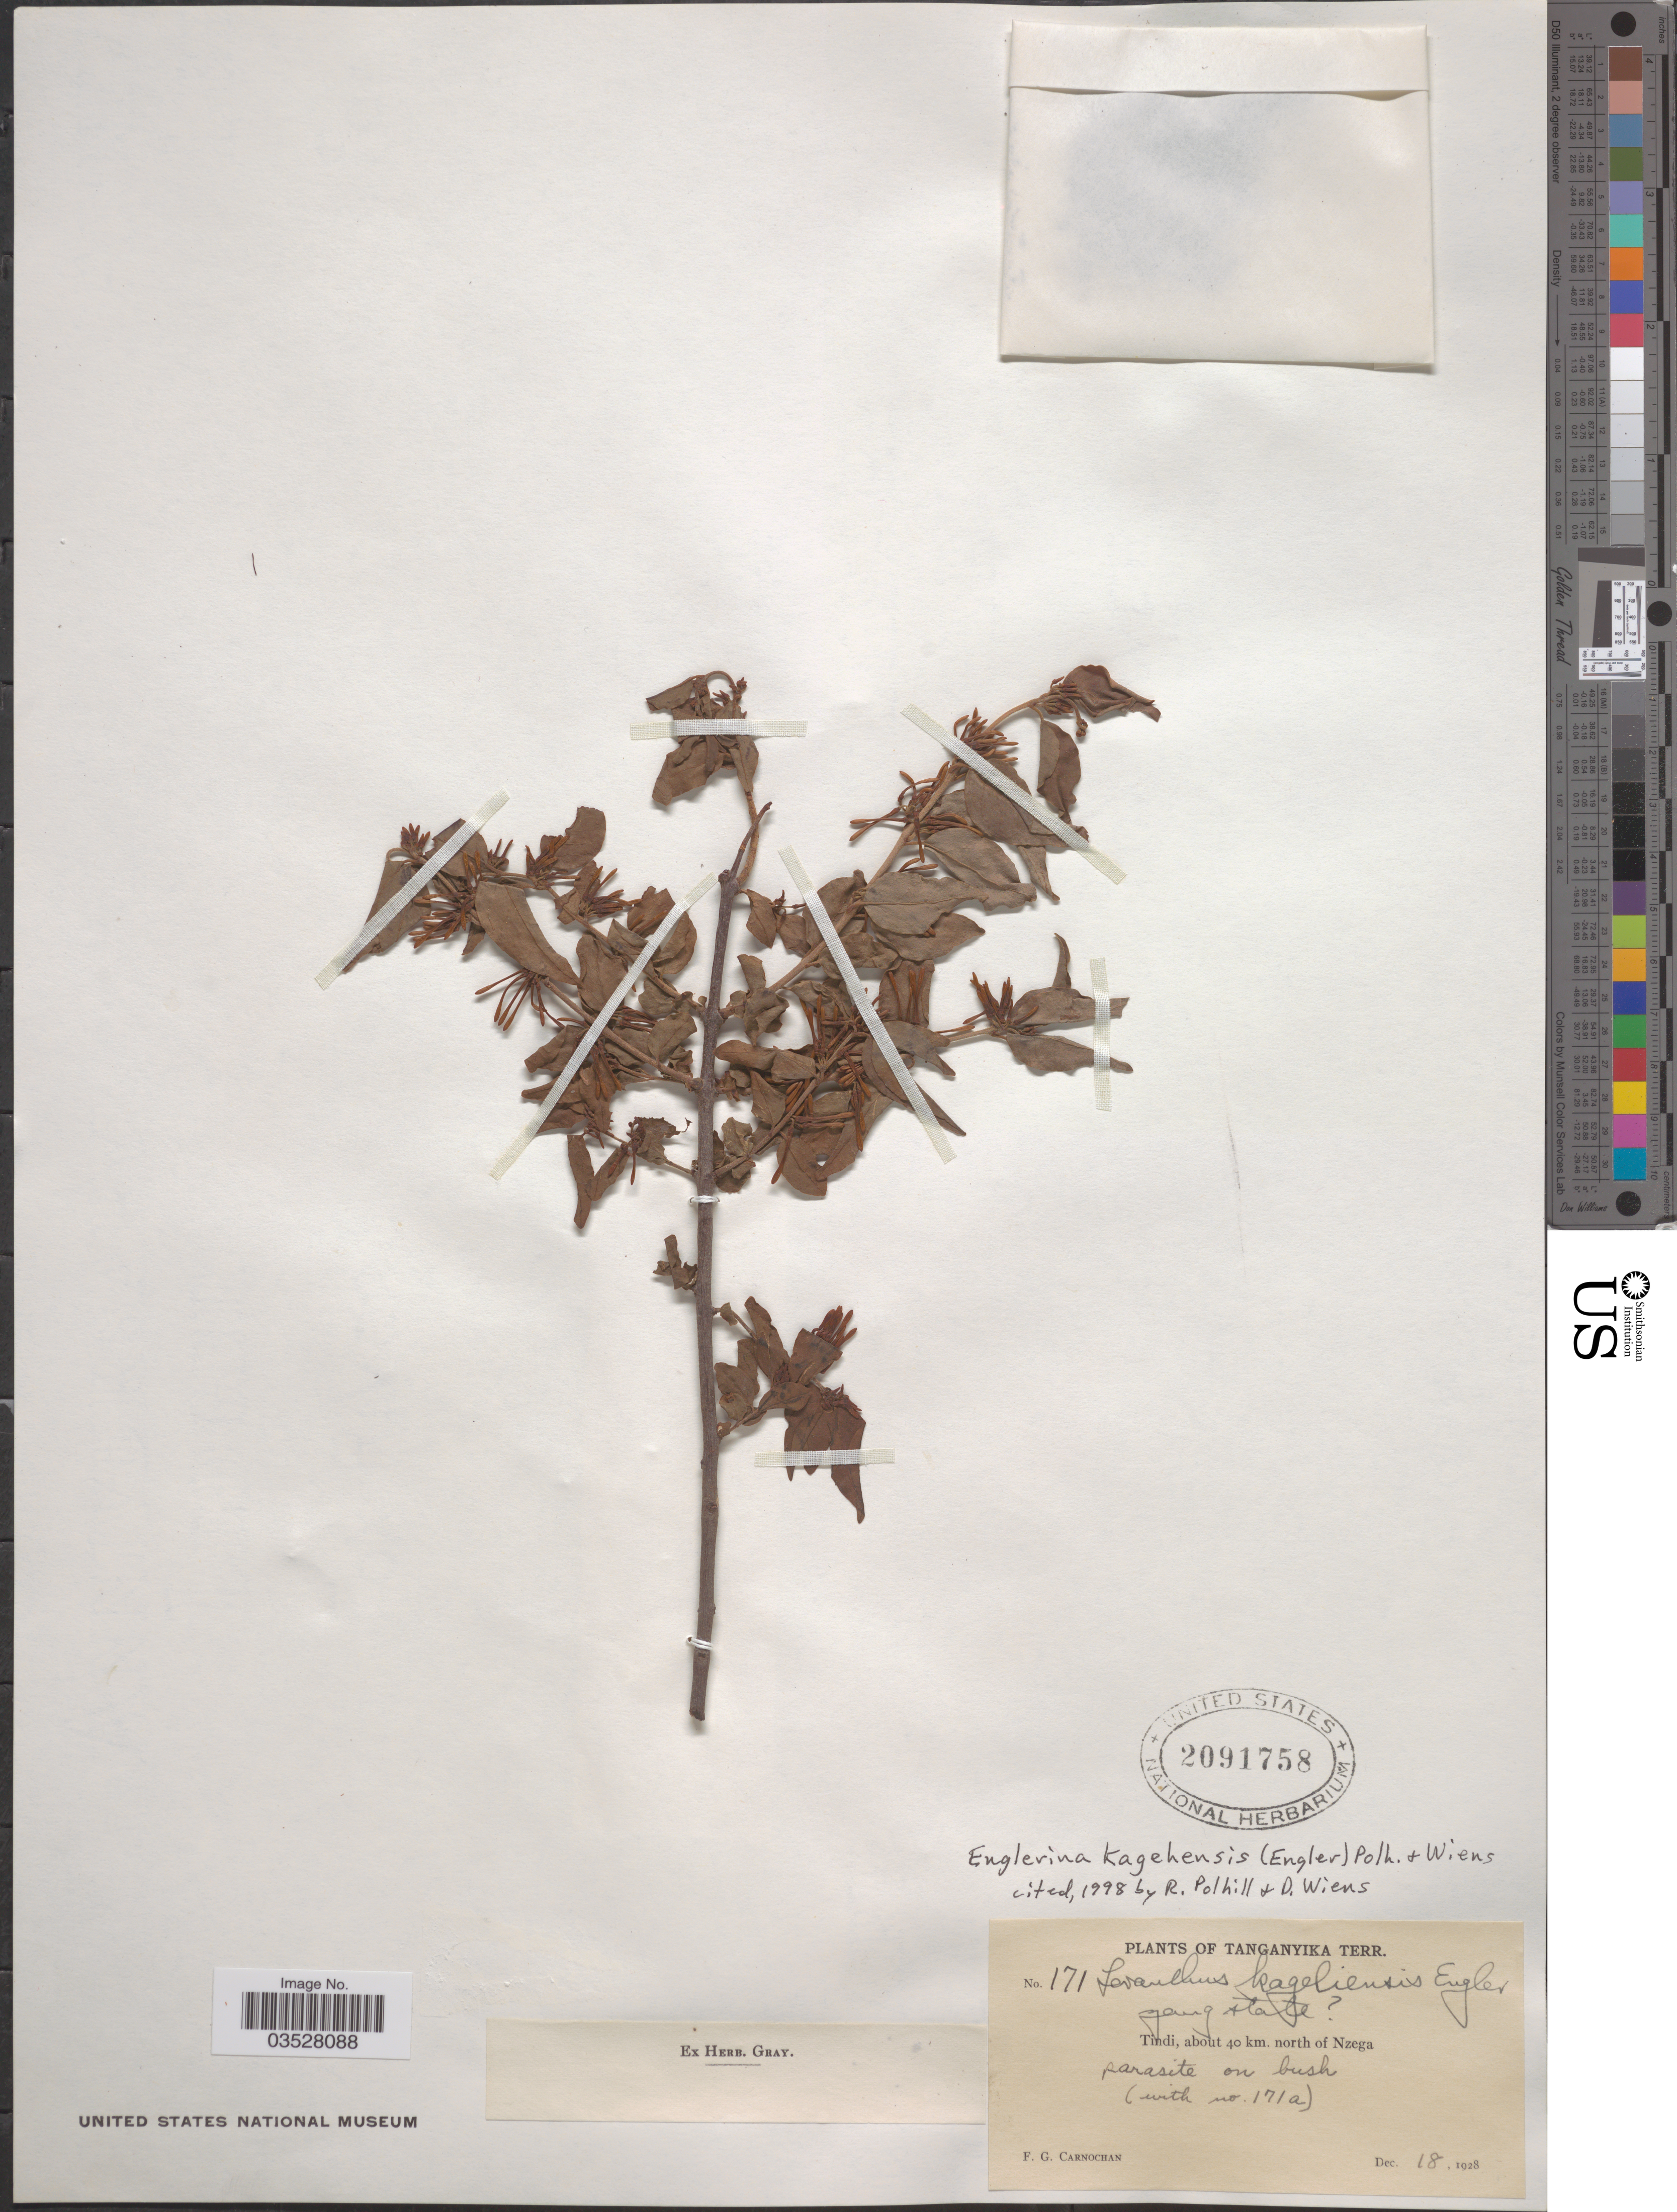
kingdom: Plantae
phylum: Tracheophyta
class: Magnoliopsida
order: Santalales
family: Loranthaceae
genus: Englerina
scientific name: Englerina kagehensis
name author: (Engl.) Polhill & Wiens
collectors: F. Carnochan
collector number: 171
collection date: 1928-12-18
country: Tanzania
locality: Tanganyika Terr. Tindi, about 40 km. north of Nzega.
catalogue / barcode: US 2091758